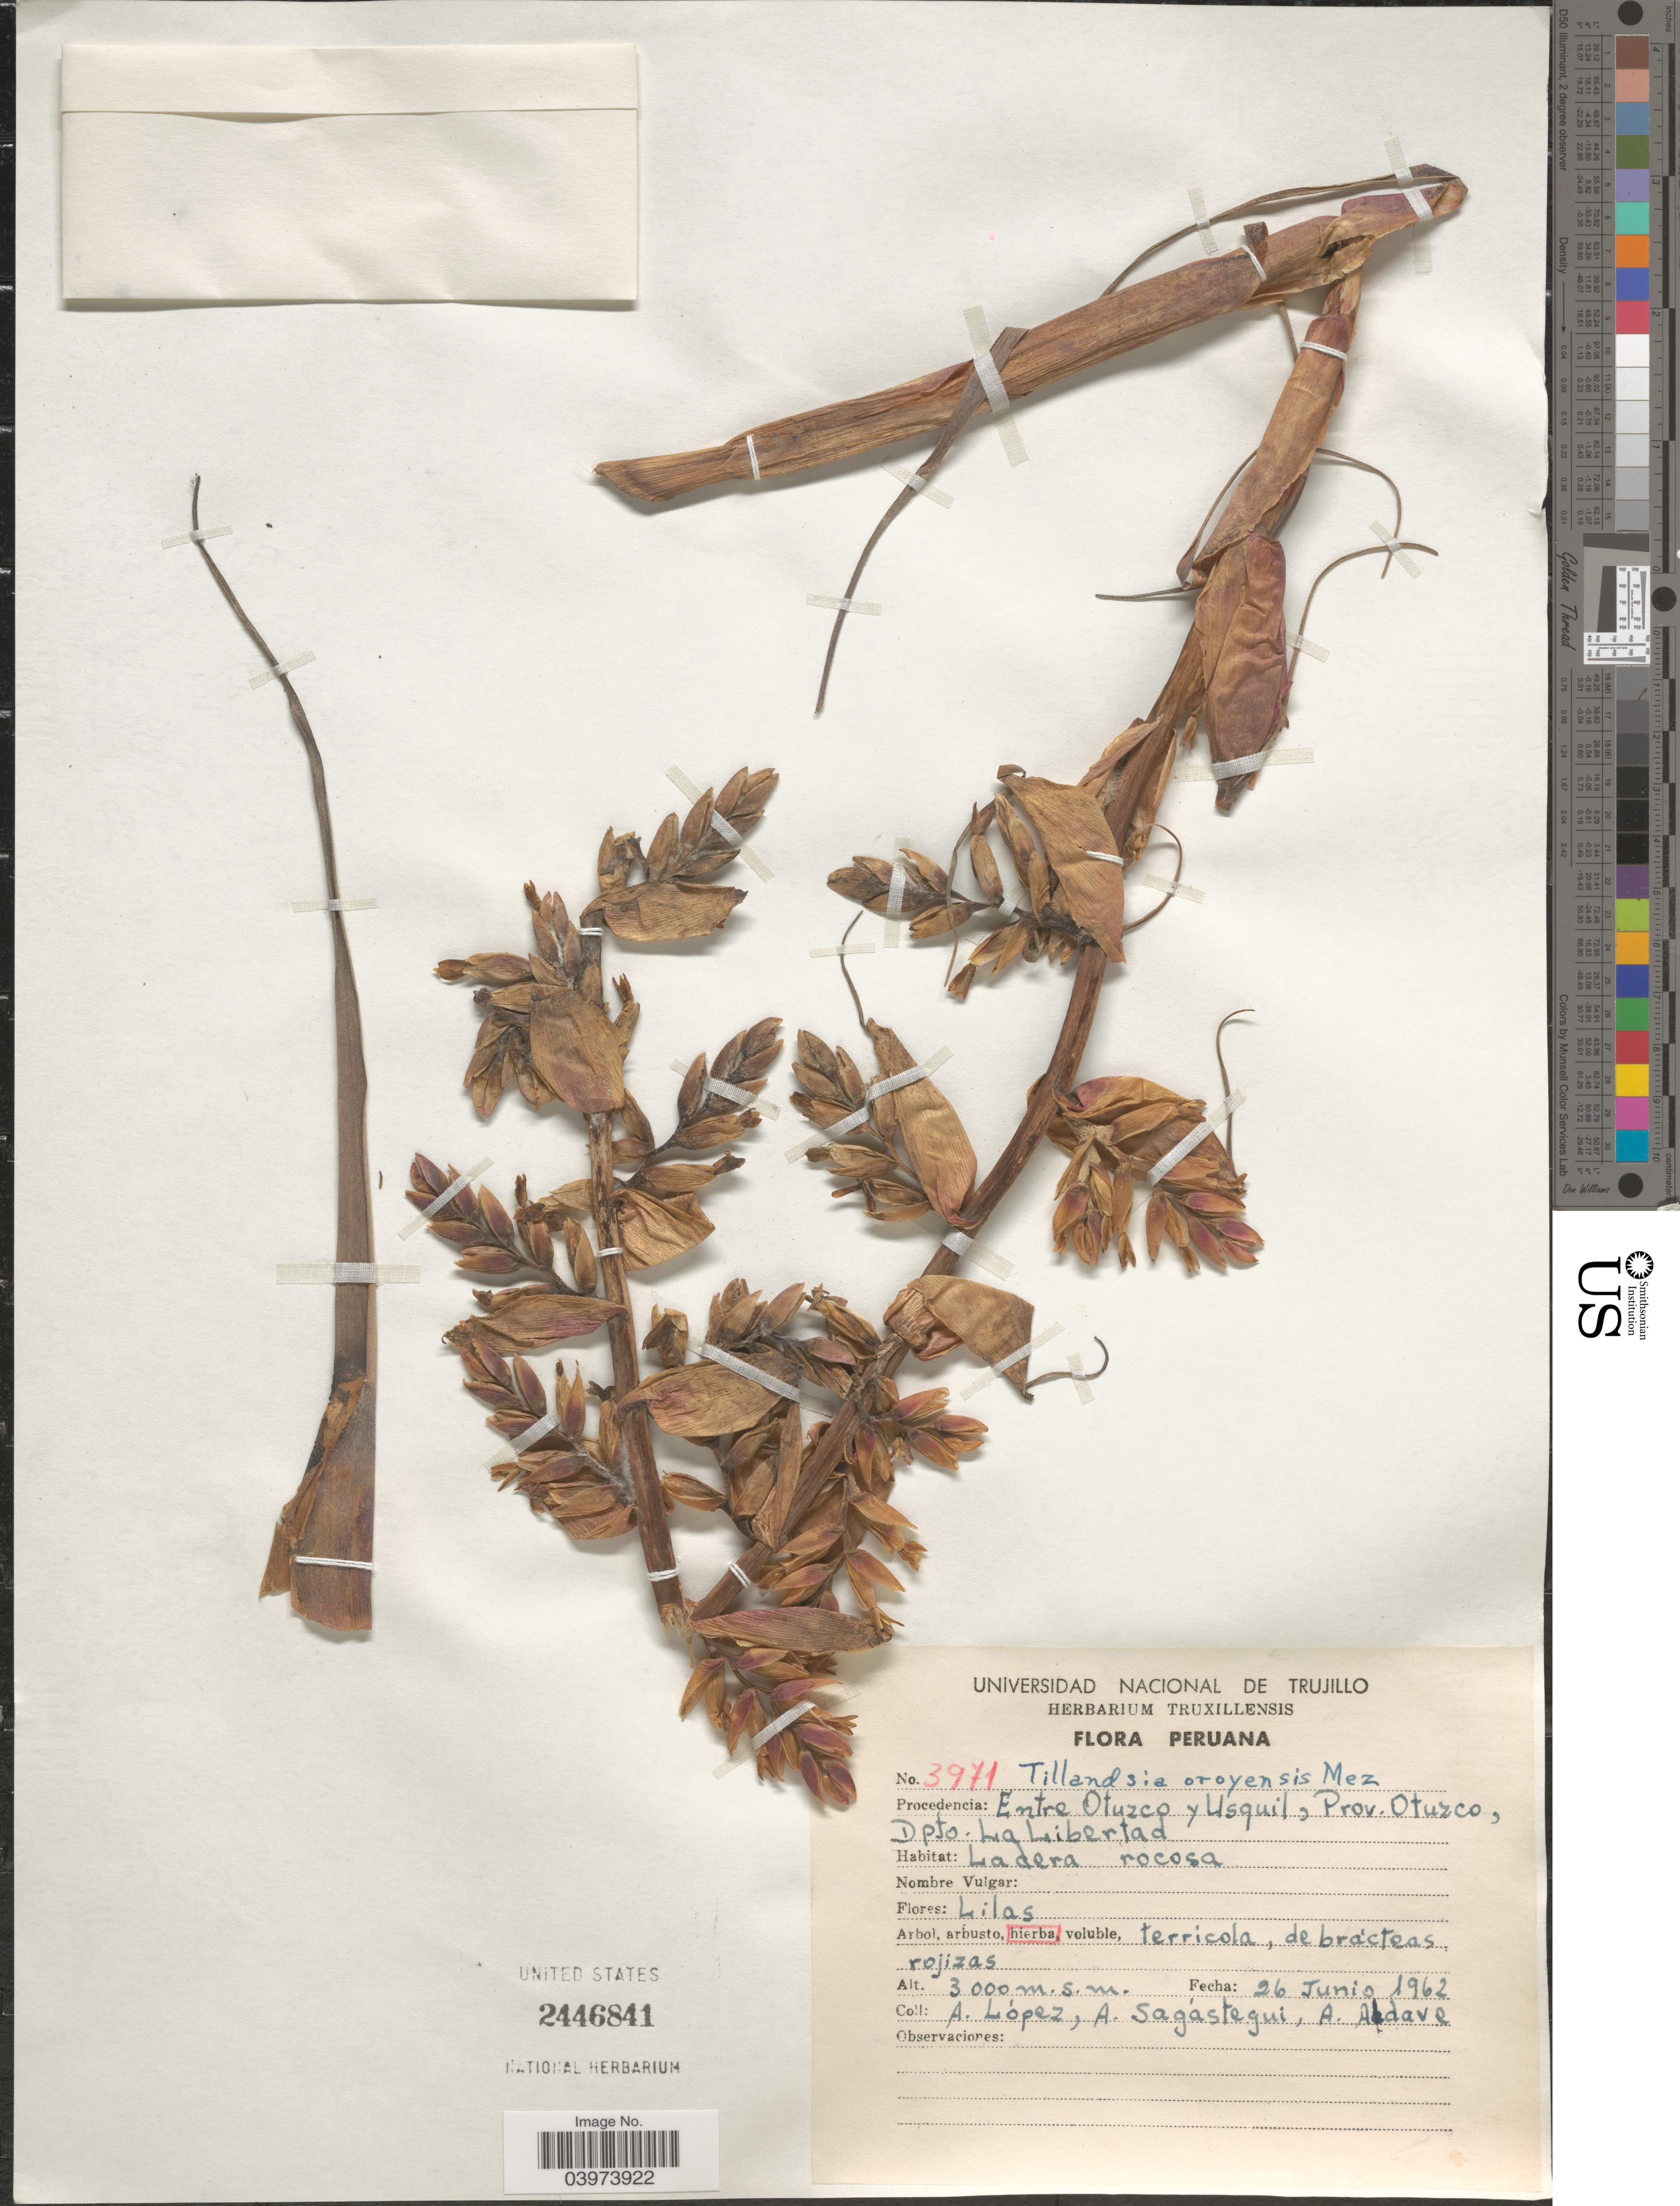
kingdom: Plantae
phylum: Tracheophyta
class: Liliopsida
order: Poales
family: Bromeliaceae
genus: Tillandsia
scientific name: Tillandsia oroyensis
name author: Mez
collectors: A. López, A. Sagastegui & A. Aldave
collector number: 3971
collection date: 1962-06-26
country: Peru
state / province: La Libertad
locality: Entre Otuzco y Usquil, Prov. Otuzco, Dpto. La Libertad.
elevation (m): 3000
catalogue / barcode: US 2446841